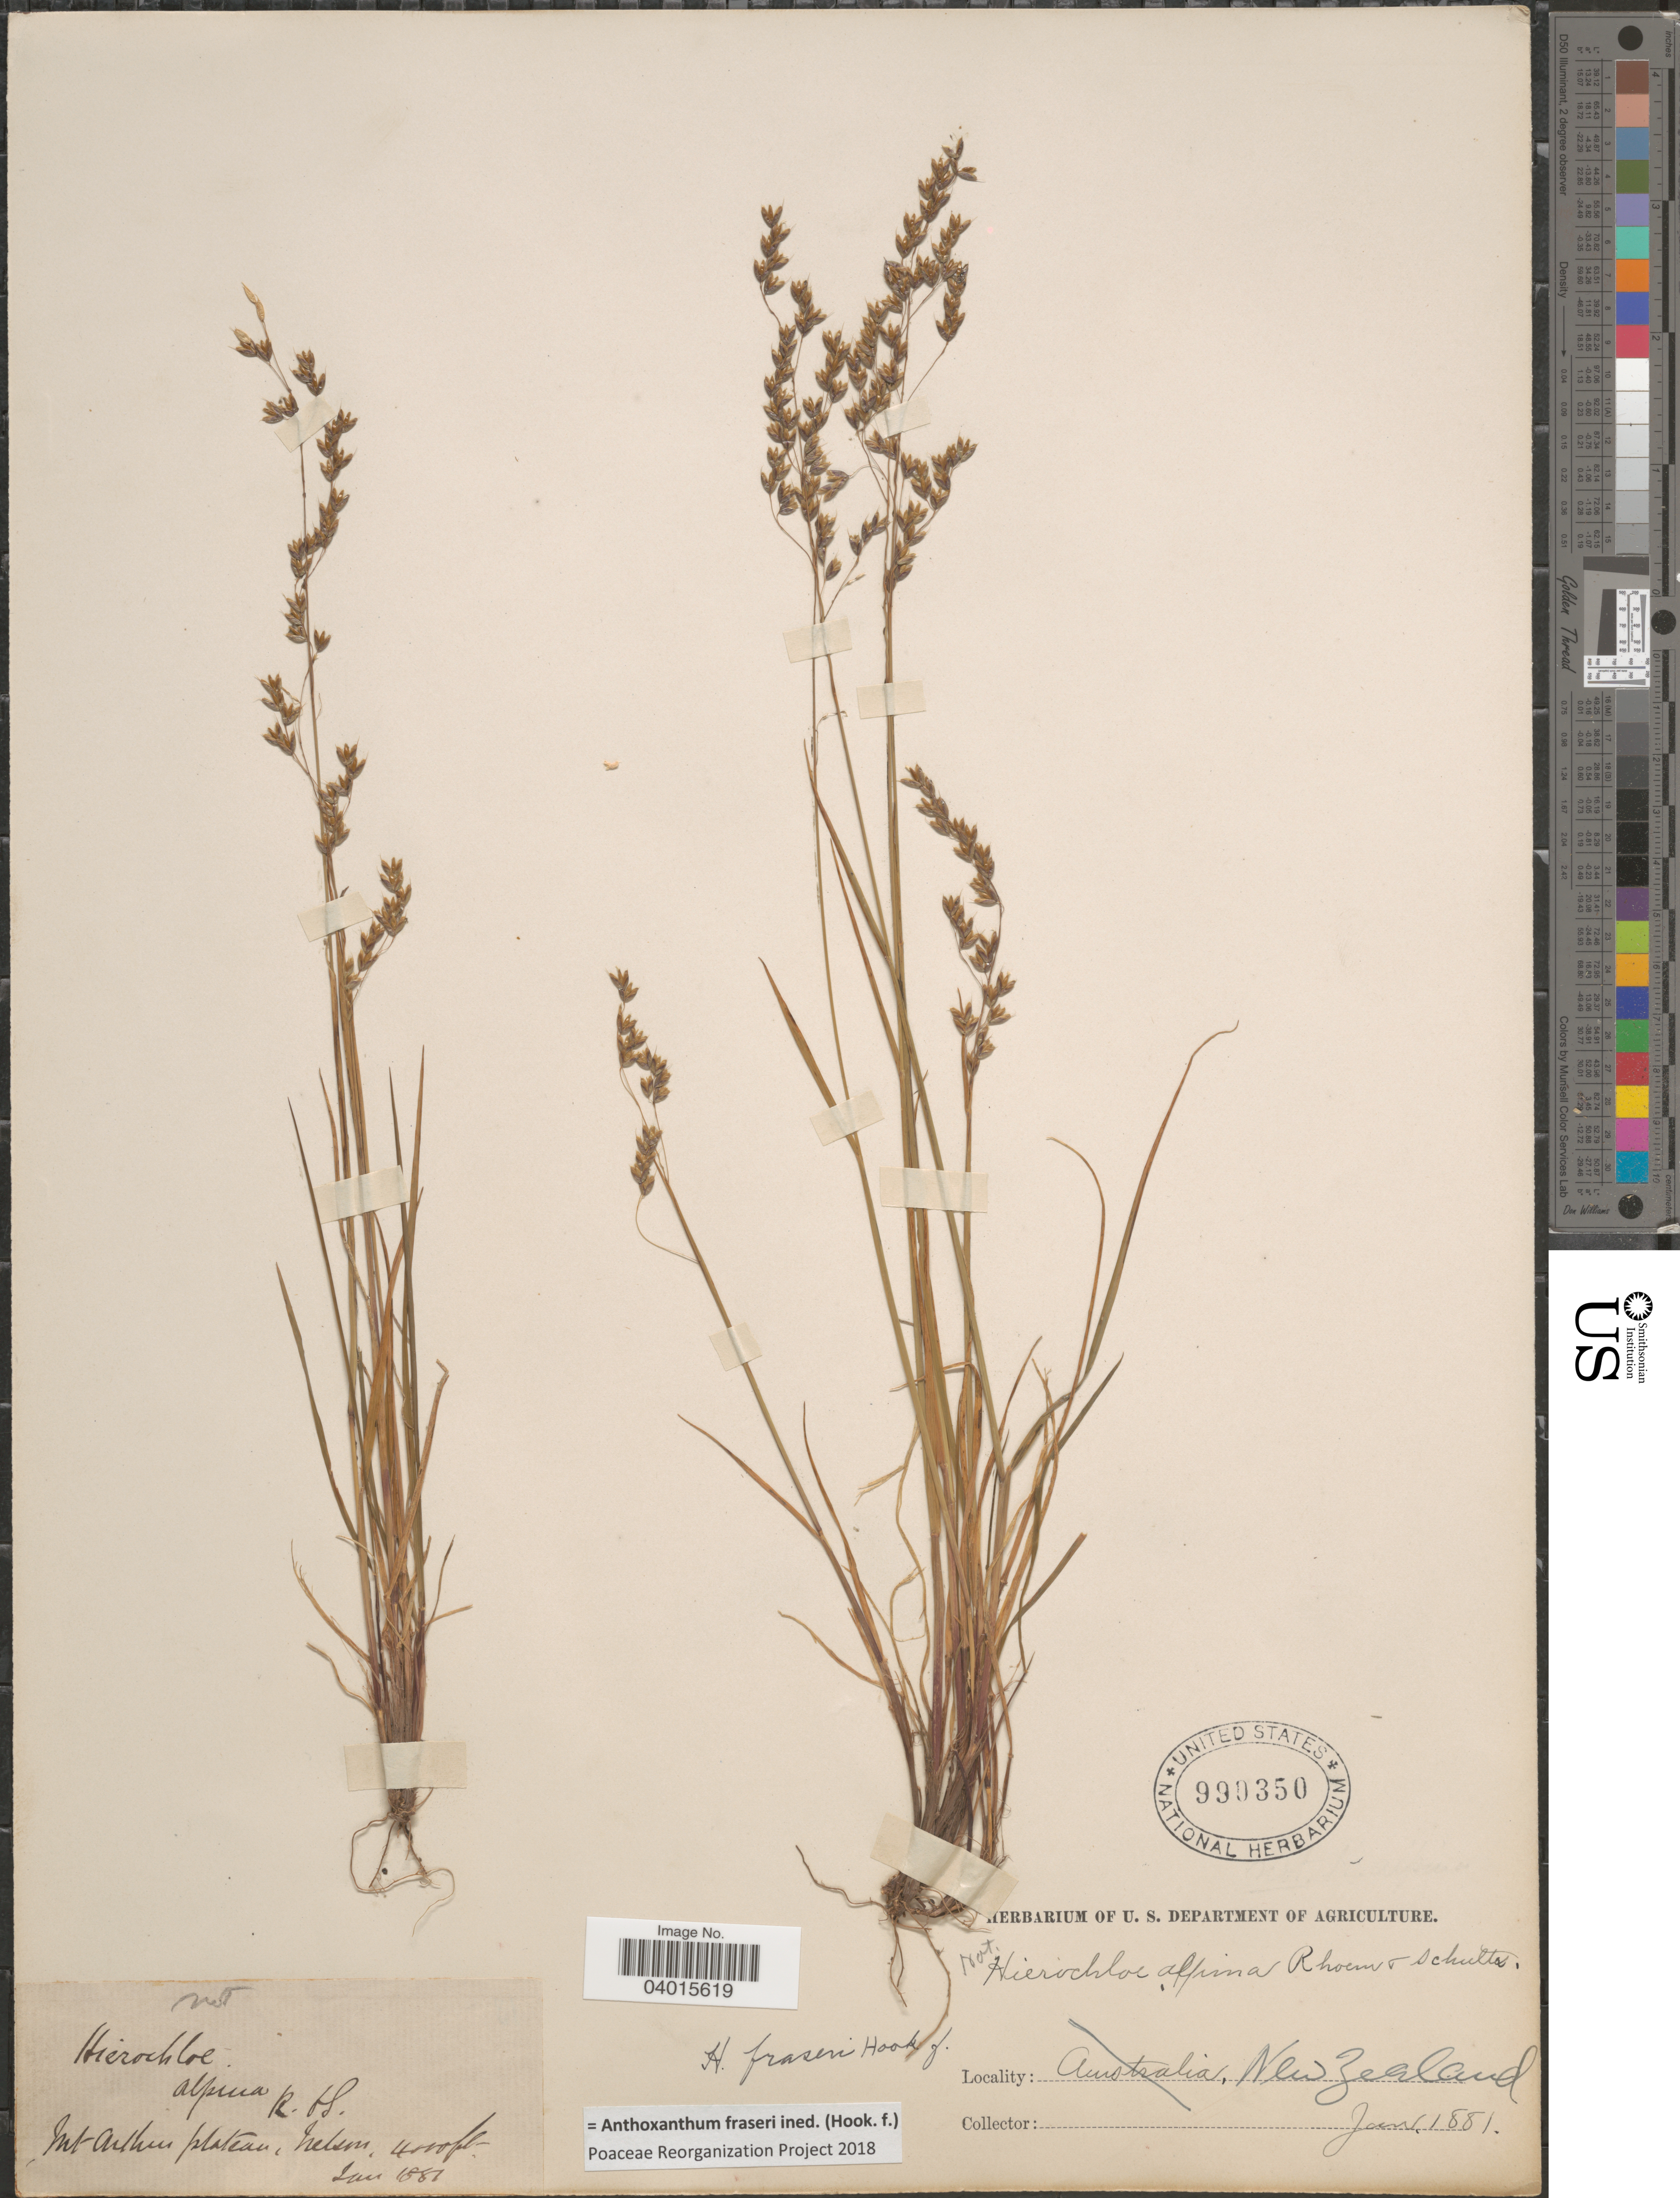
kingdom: Plantae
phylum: Tracheophyta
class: Liliopsida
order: Poales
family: Poaceae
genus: Anthoxanthum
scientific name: Anthoxanthum fraseri (Hook. f.) ined.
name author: Hook. f.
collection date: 1881-01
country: New Zealand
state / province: Nelson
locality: Mt Arthur Plateau.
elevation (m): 1219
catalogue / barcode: US 990350